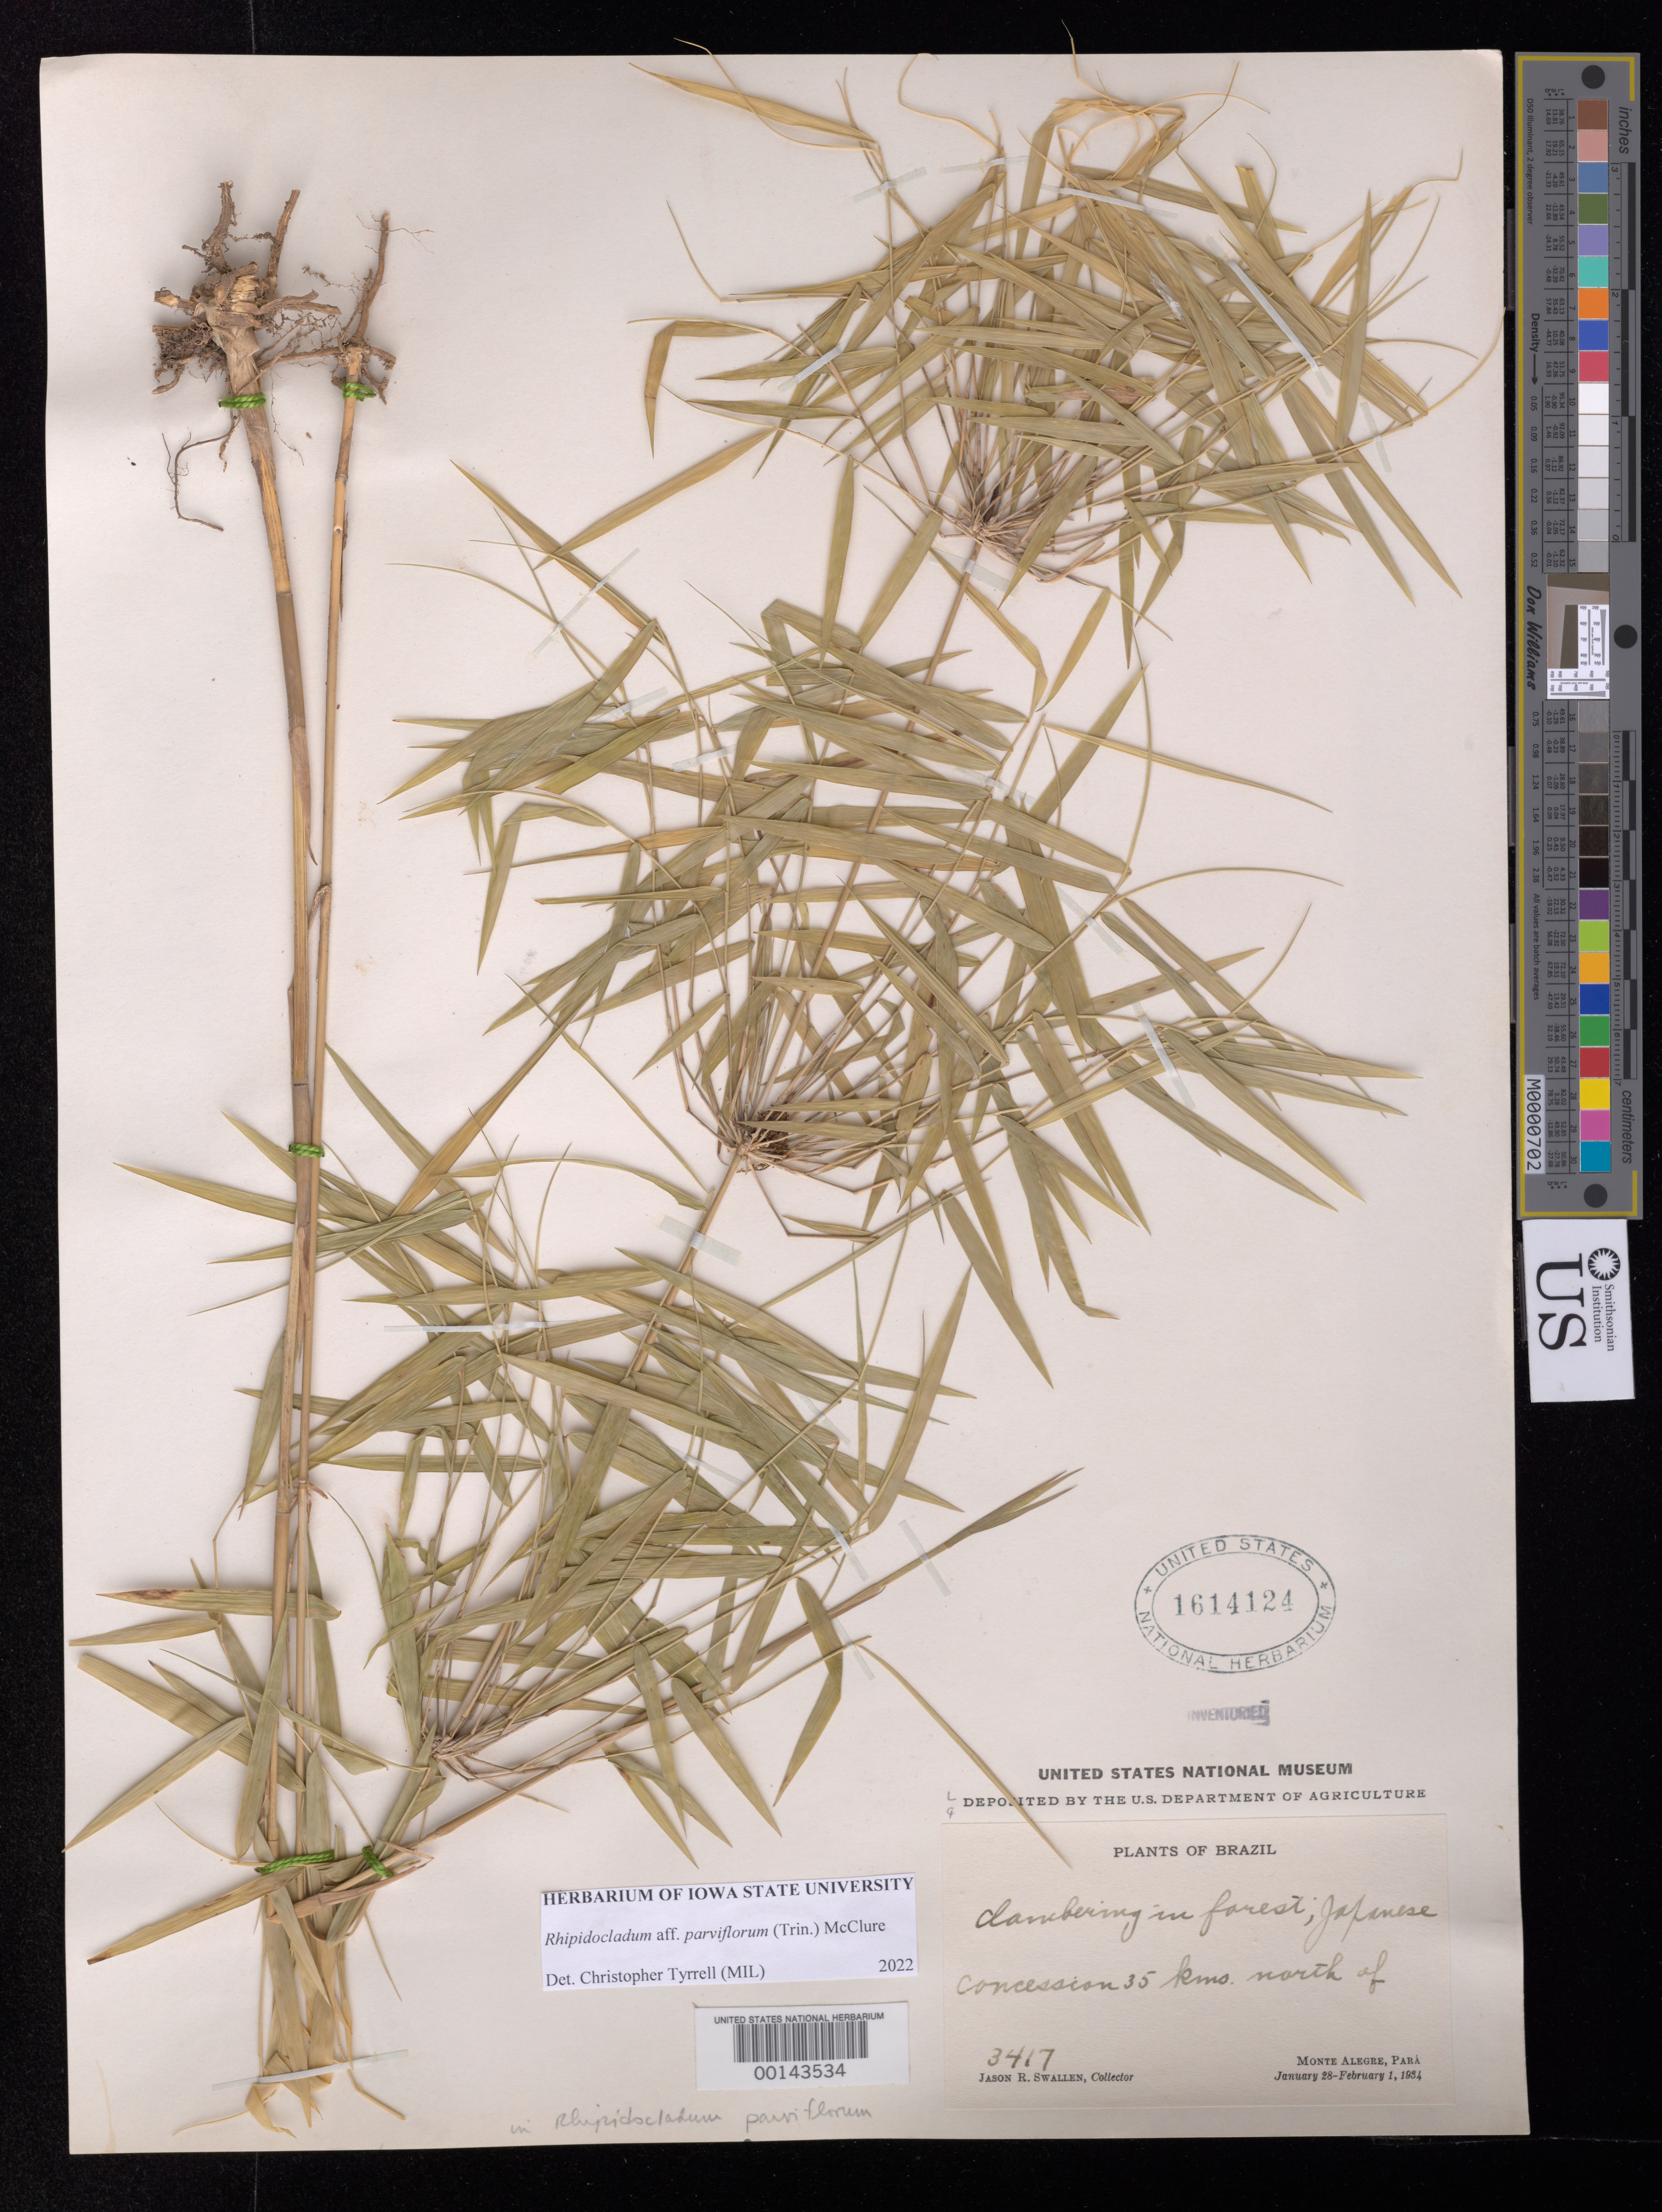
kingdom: Plantae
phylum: Tracheophyta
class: Liliopsida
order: Poales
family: Poaceae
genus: Rhipidocladum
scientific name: Rhipidocladum parviflorum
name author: (Trin.) McClure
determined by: Tyrrell, Christopher D., (MIL), Milwaukee Public Museum (UNITED STATES)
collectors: J. R. Swallen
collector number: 3417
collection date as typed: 28 Jan 1934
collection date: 1934-01-28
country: Brazil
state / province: Pará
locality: Monte alegre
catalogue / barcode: US 1614124